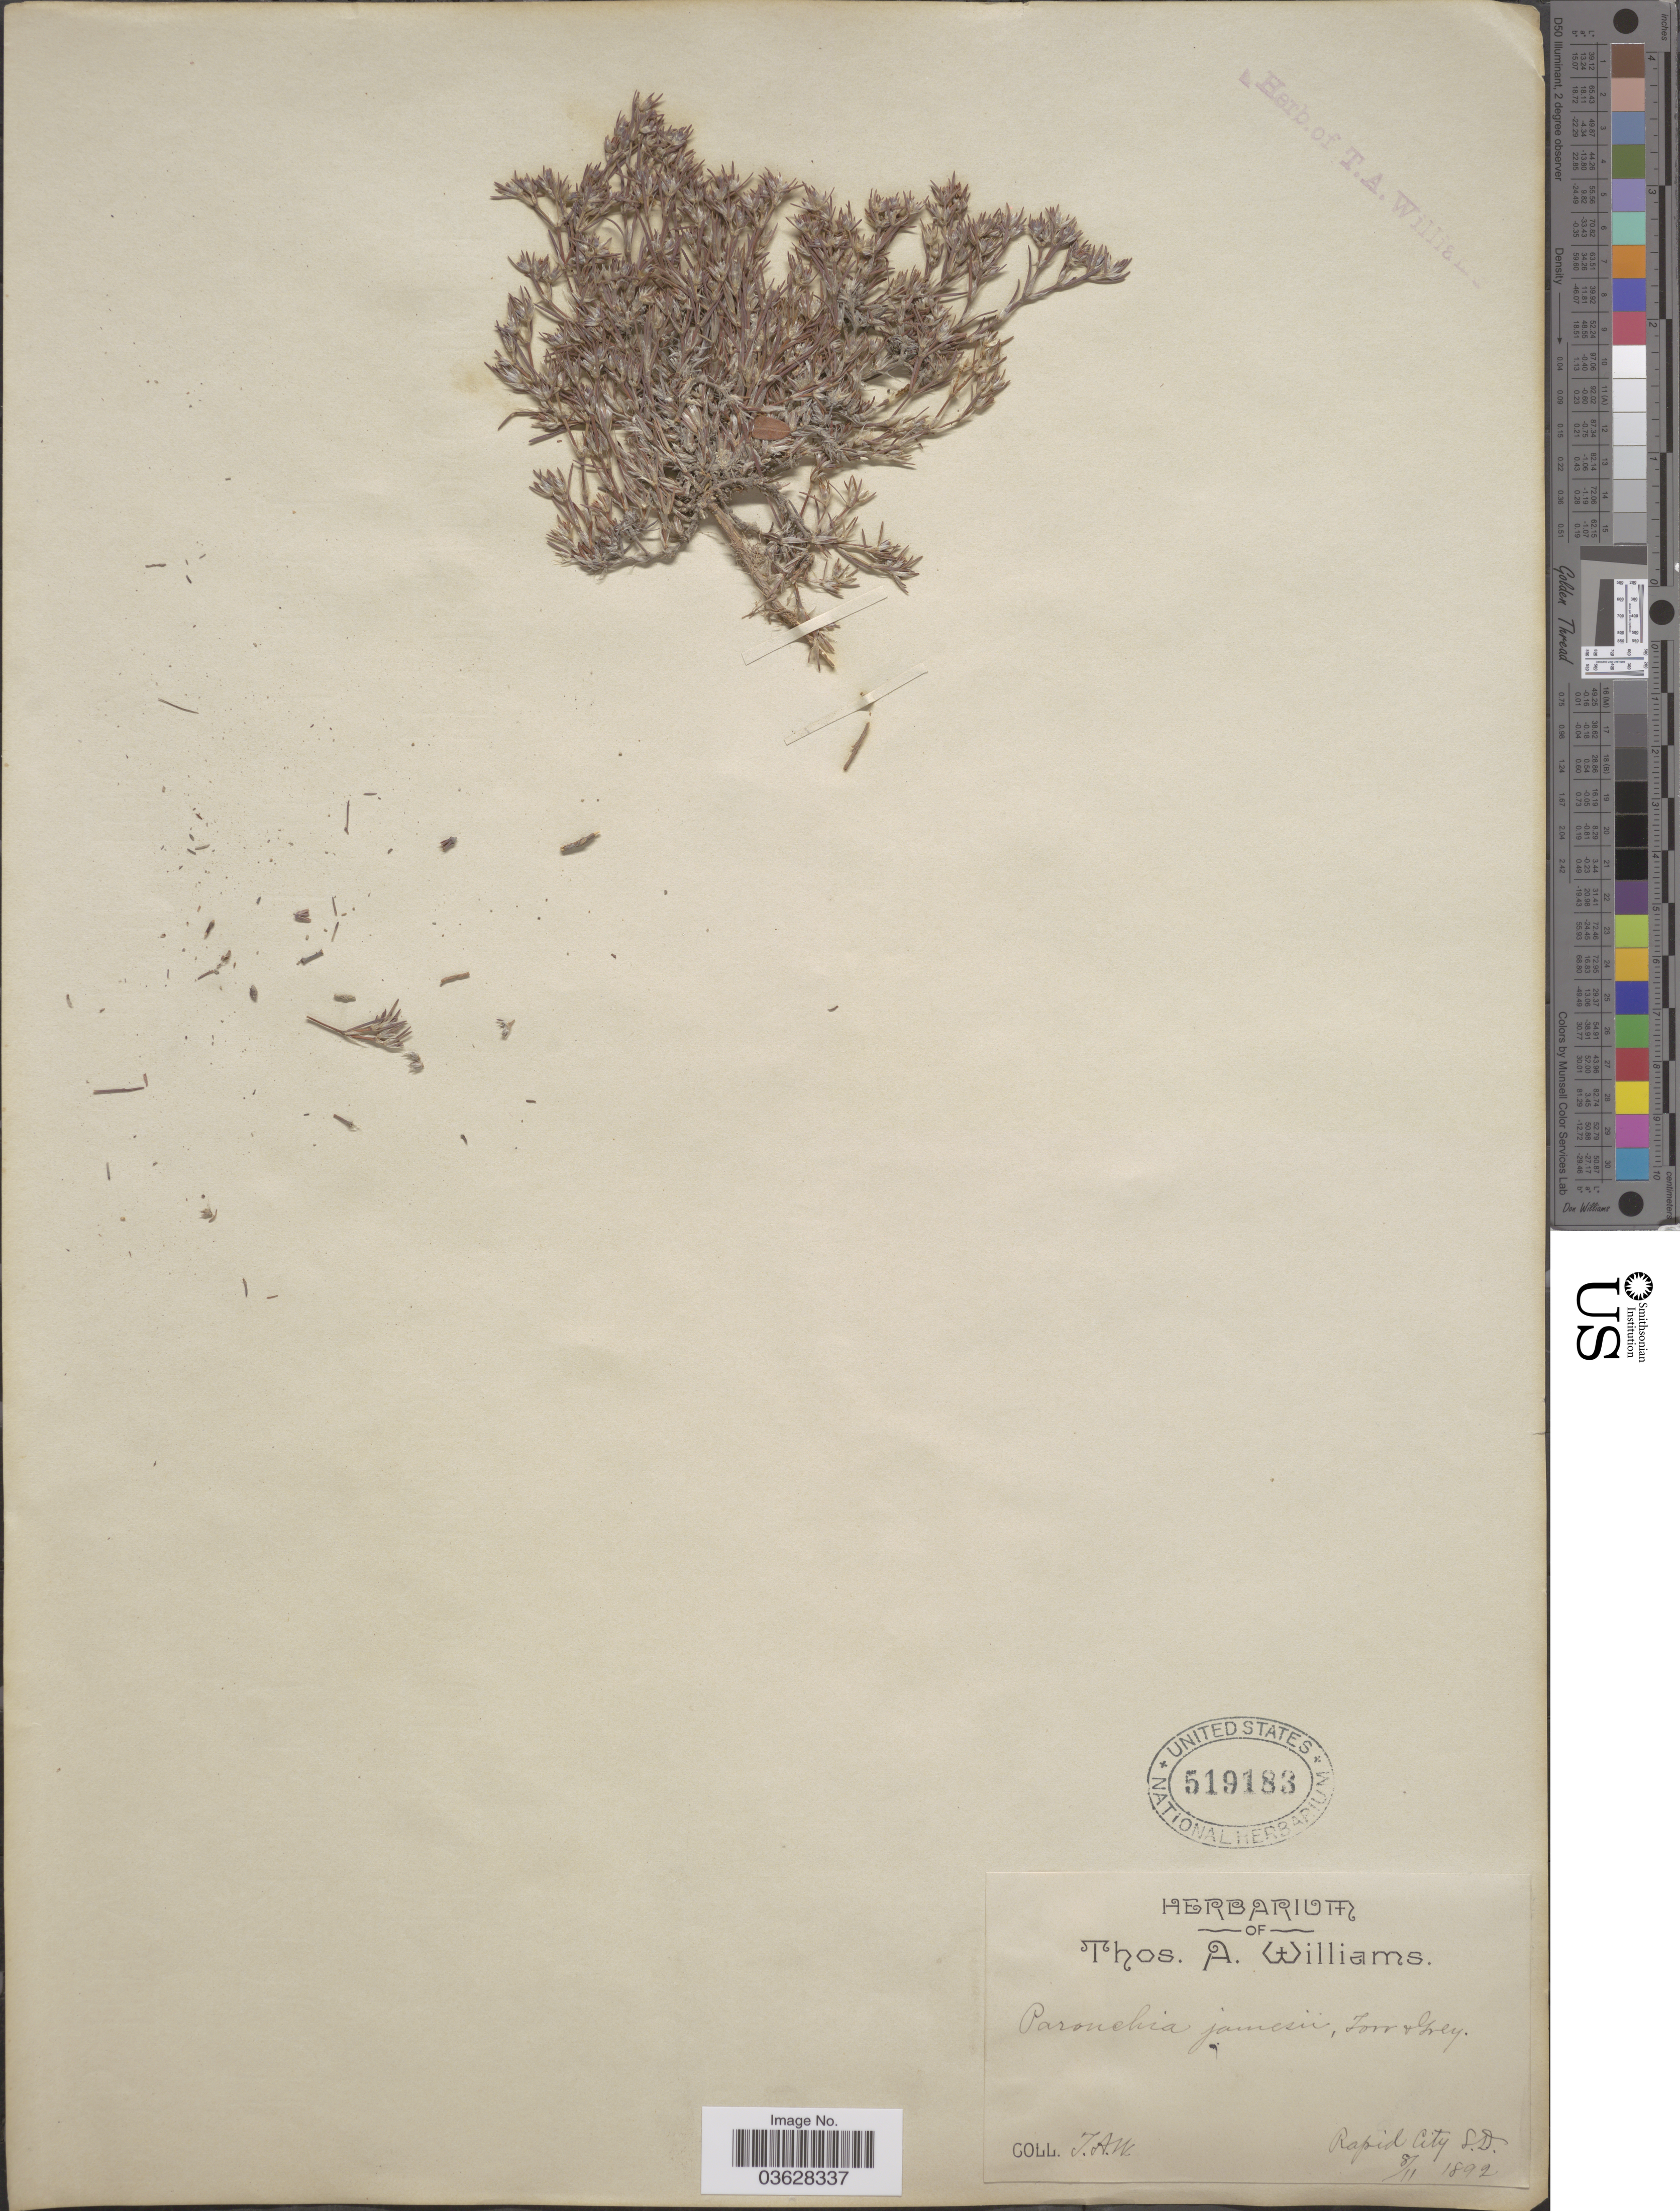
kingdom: Plantae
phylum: Tracheophyta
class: Magnoliopsida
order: Caryophyllales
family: Caryophyllaceae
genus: Paronychia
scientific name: Paronychia depressa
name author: (Torr. & A. Gray) Nutt. ex A. Nelson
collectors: T. A. Williams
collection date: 1892-08-11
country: United States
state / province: South Dakota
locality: Rapid City.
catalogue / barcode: US 519183